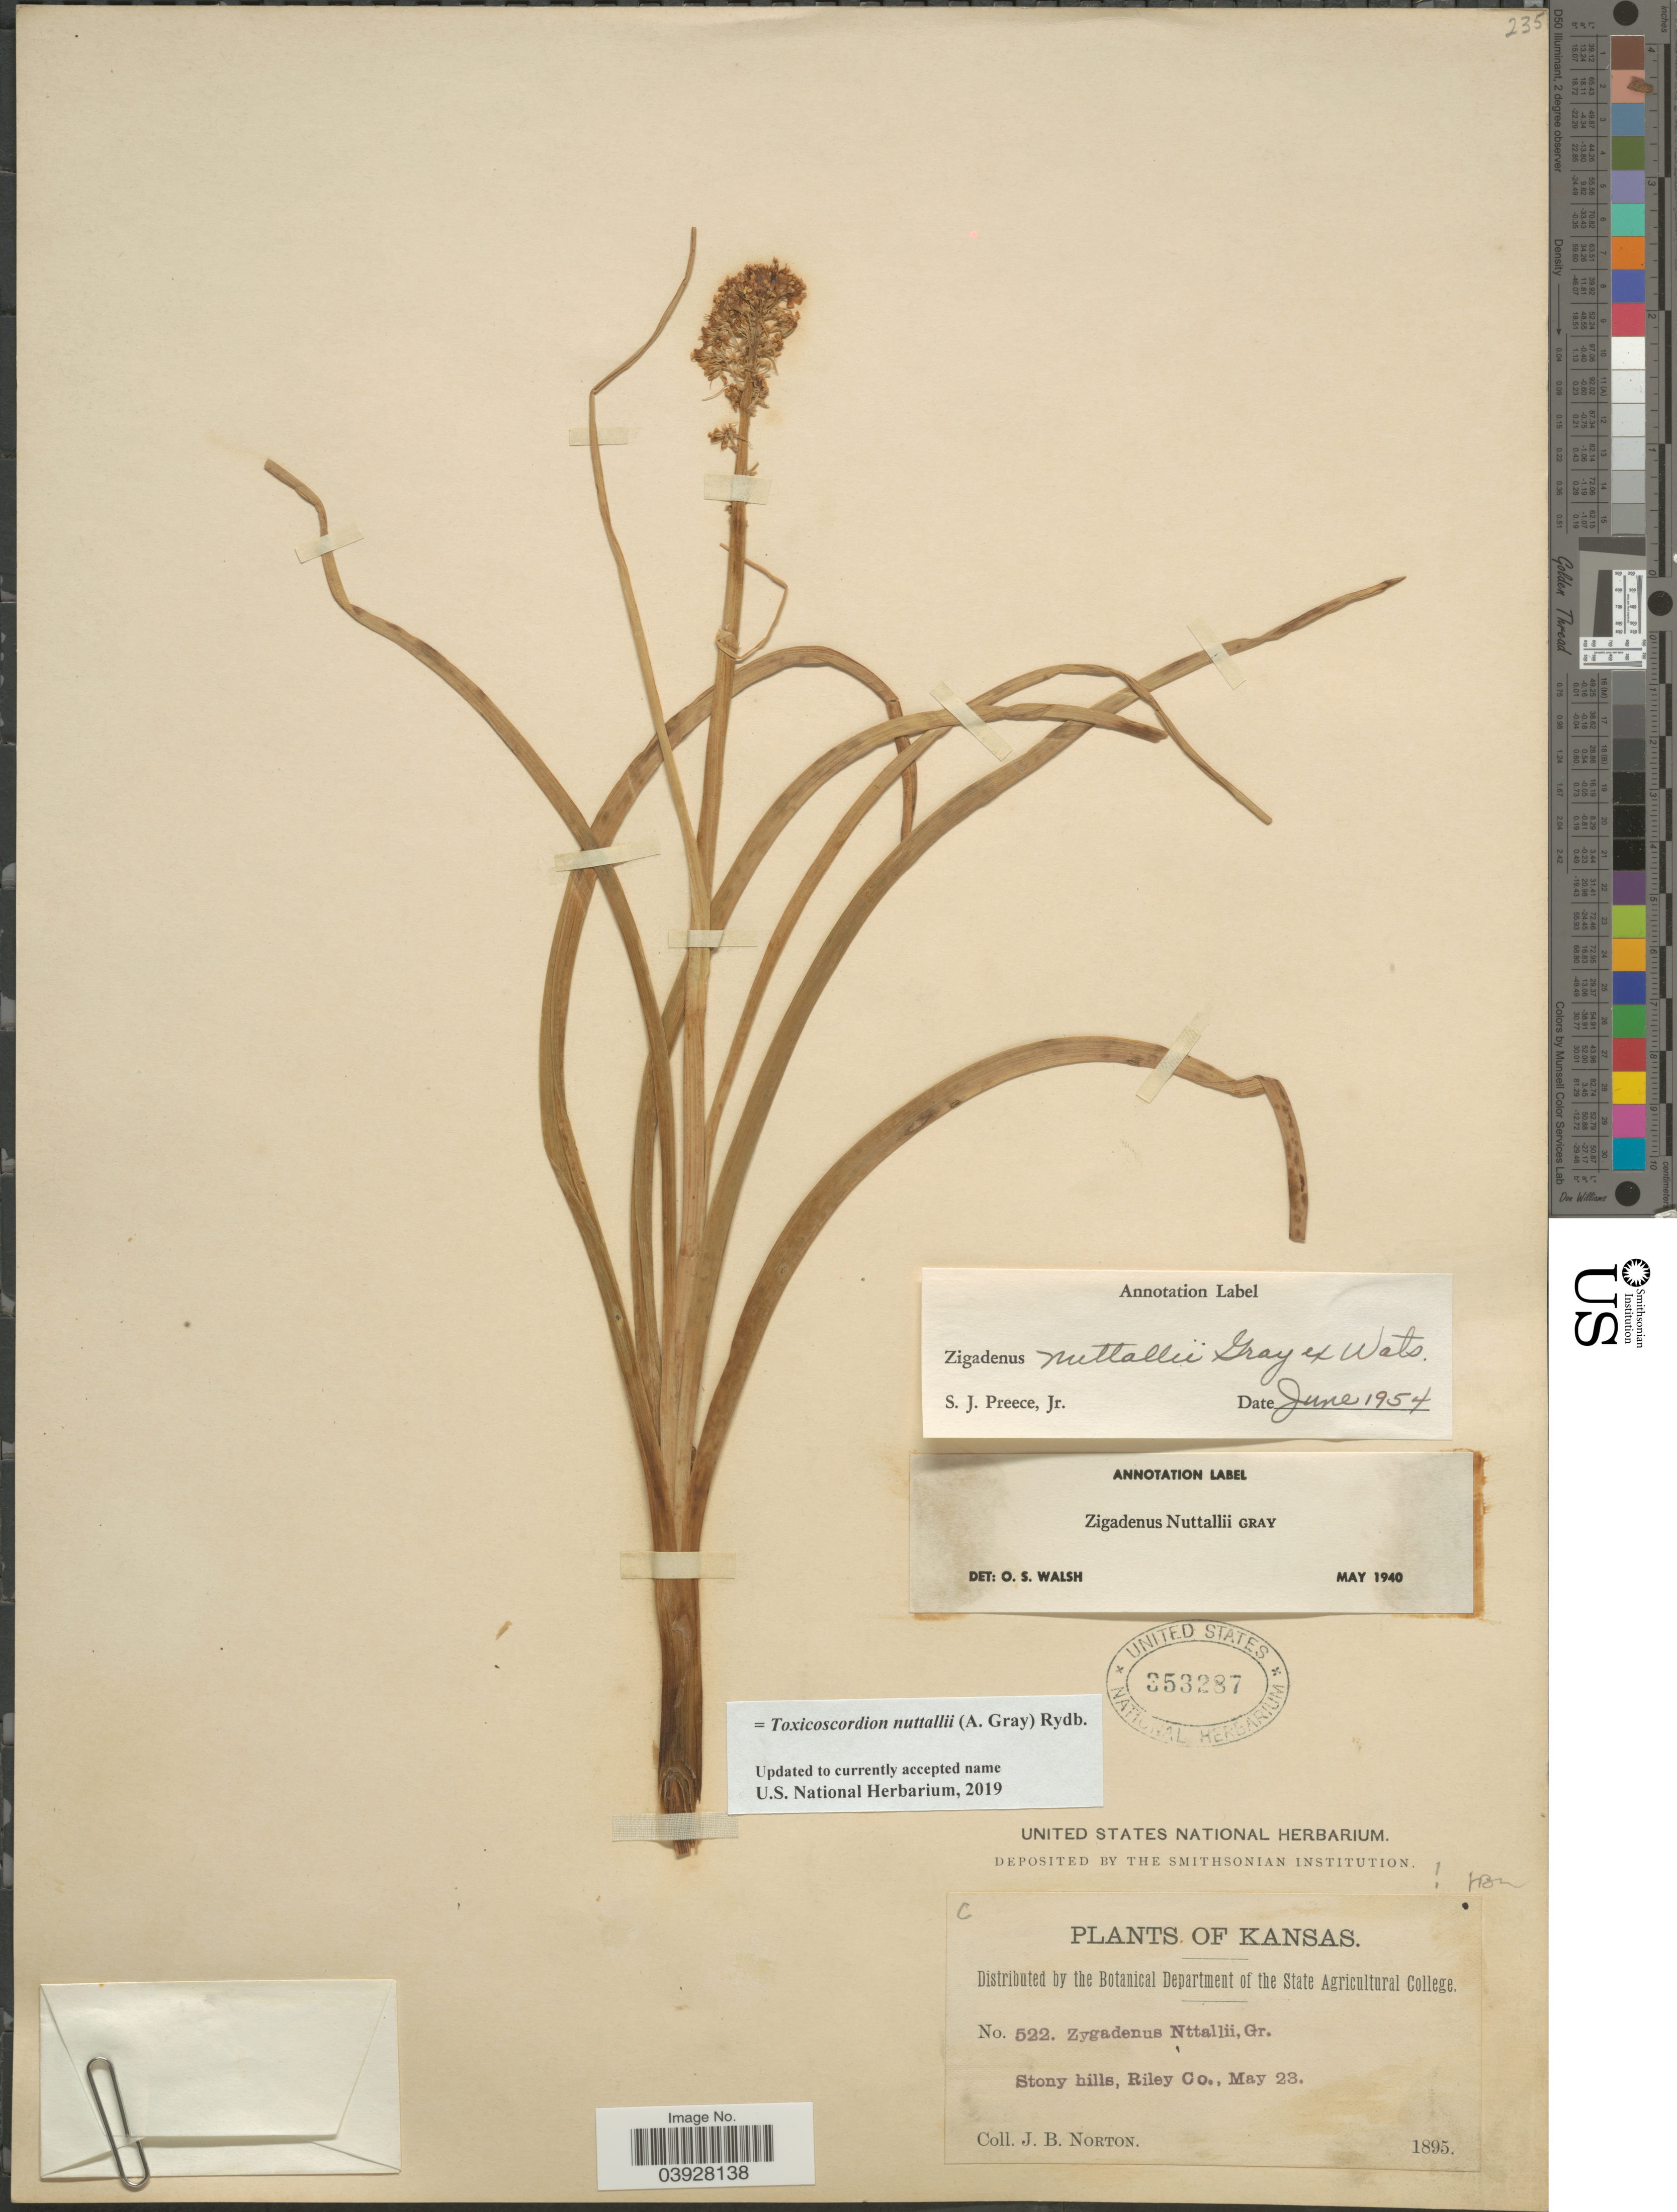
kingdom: Plantae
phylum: Tracheophyta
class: Liliopsida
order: Liliales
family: Melanthiaceae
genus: Toxicoscordion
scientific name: Toxicoscordion nuttallii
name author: (A. Gray) Rydb.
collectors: J. B. Norton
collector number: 522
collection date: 1895-05-23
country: United States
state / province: Kansas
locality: Stony hills, Riley Co.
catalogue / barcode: US 353287